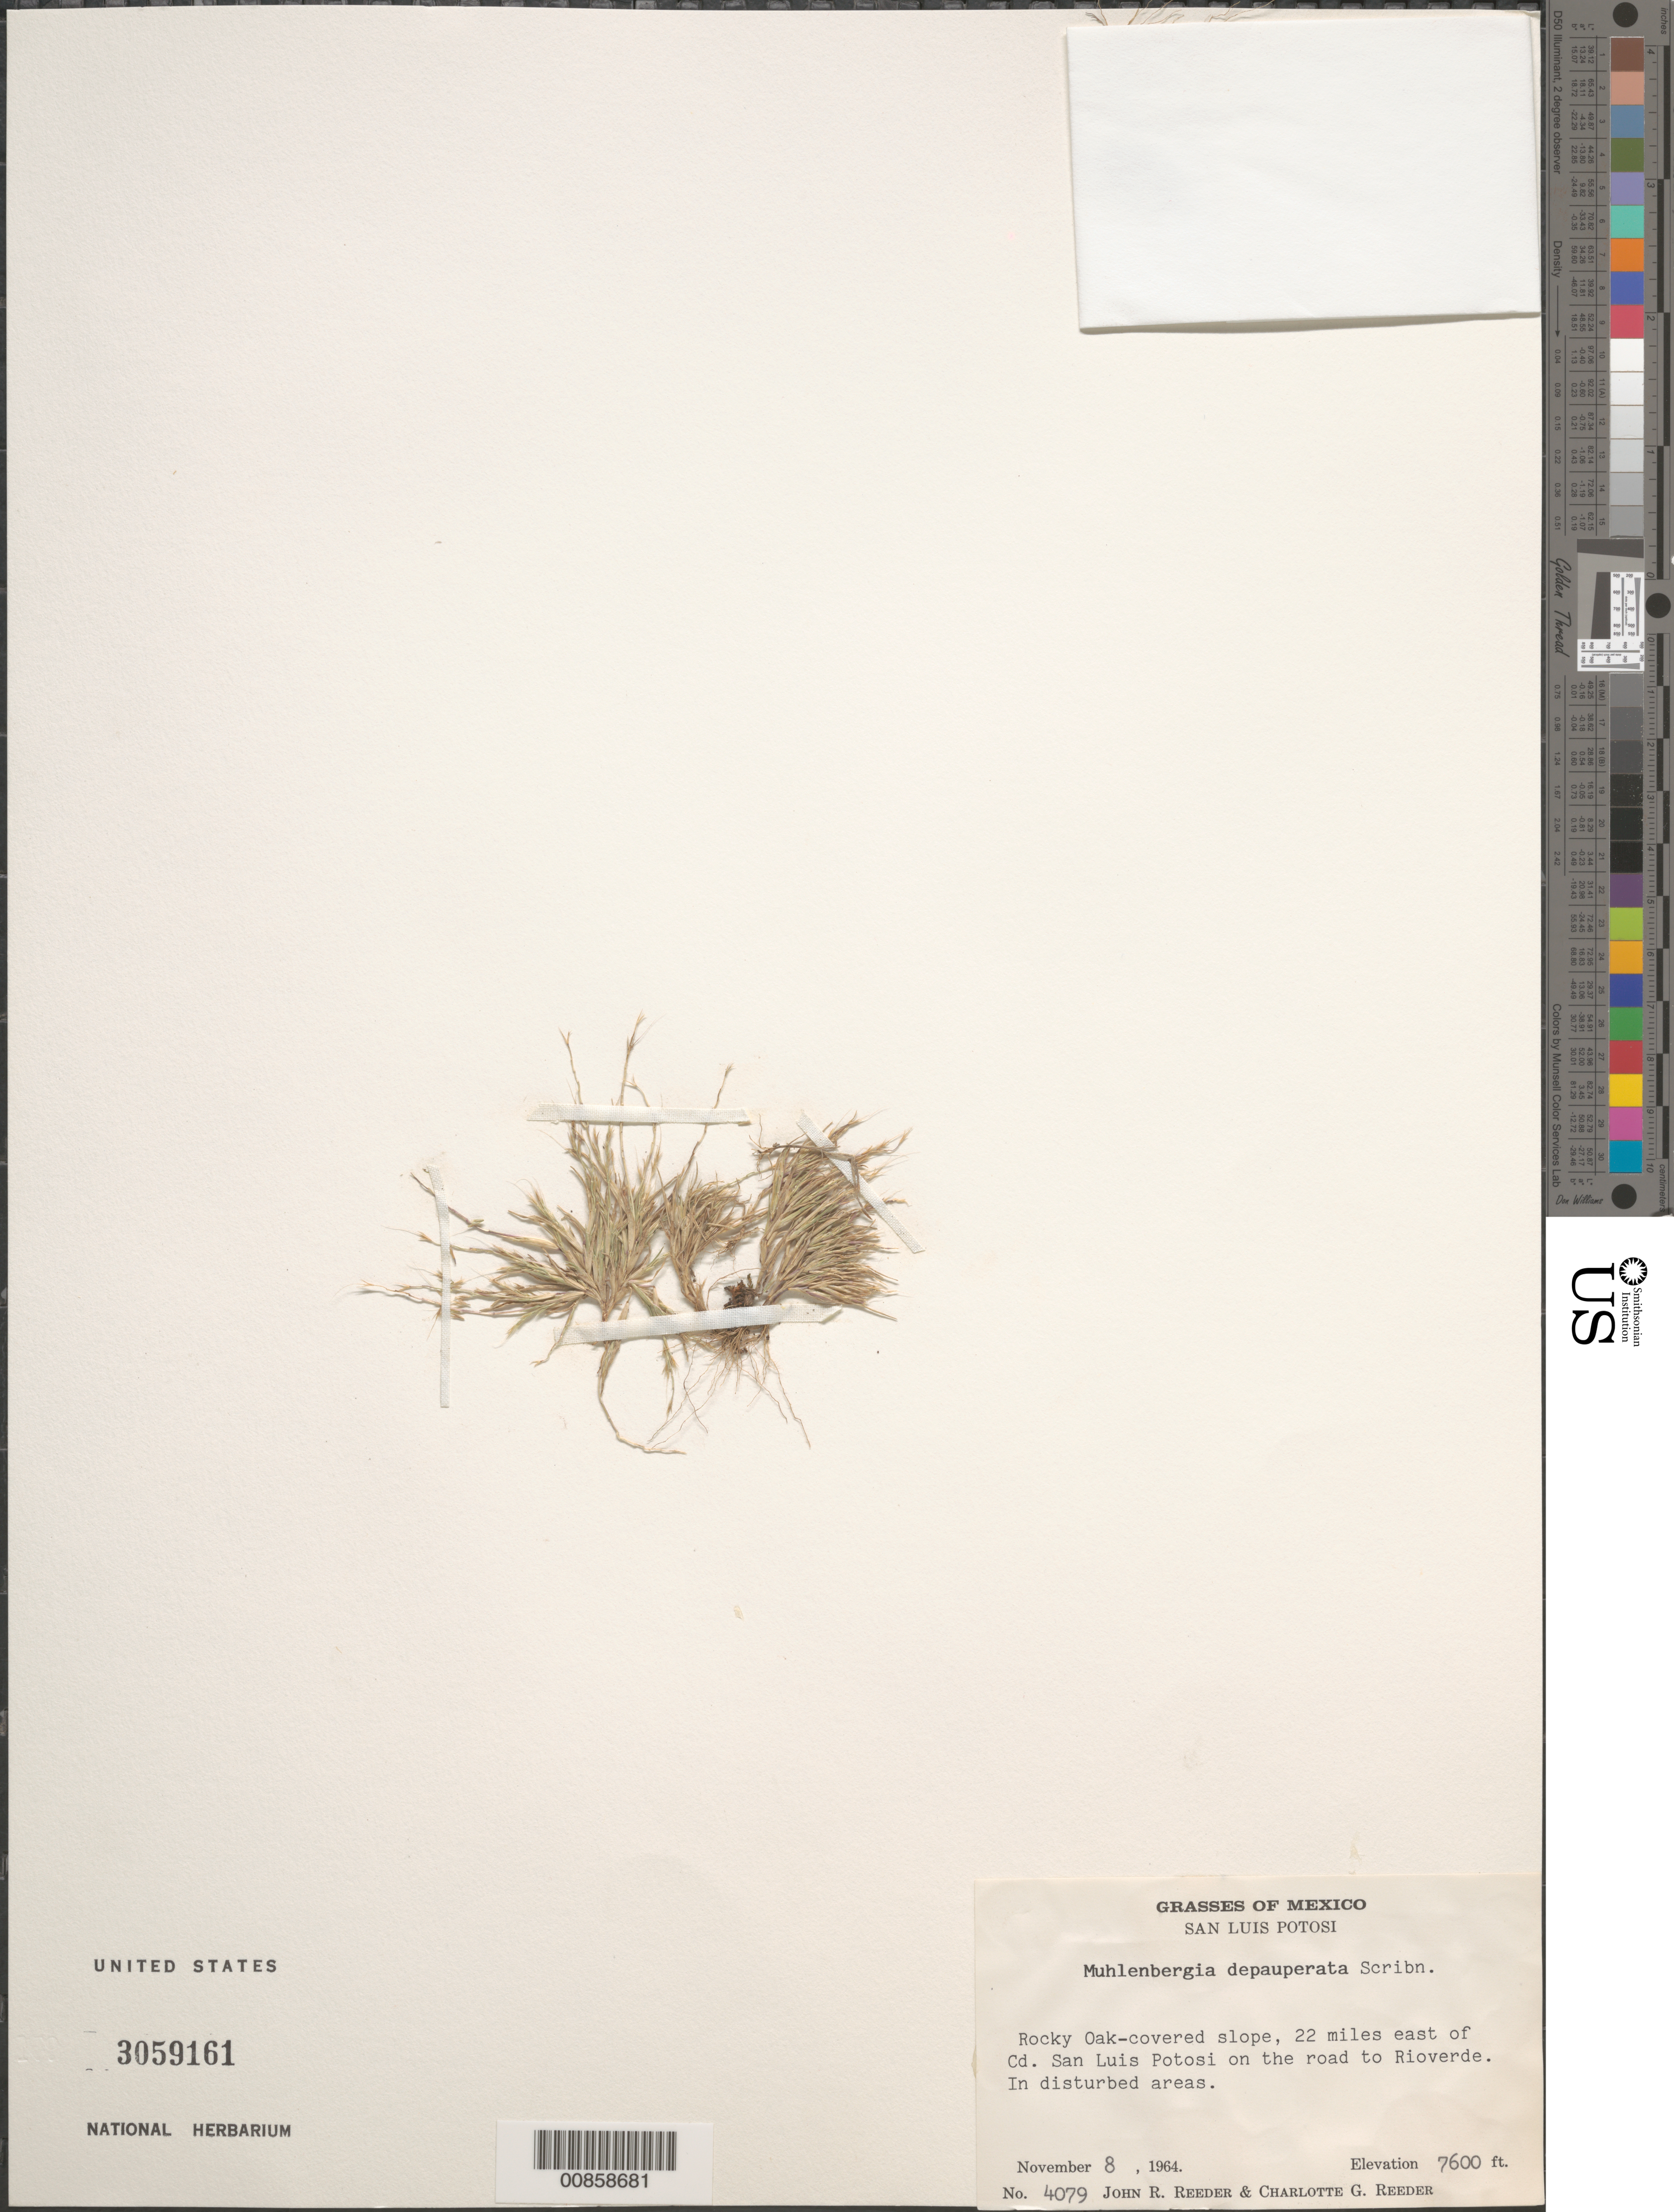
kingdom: Plantae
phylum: Tracheophyta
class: Liliopsida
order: Poales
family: Poaceae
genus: Muhlenbergia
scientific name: Muhlenbergia depauperata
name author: Scribn.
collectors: J. R. Reeder & C. G. Reeder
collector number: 4079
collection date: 1964-11-08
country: Mexico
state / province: San Luis Potosí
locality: Rocky Oak-covered slope, 22 miles east of Cd. San Luis Potosi on the road to Rioverde.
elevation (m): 2316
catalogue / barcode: US 3059161